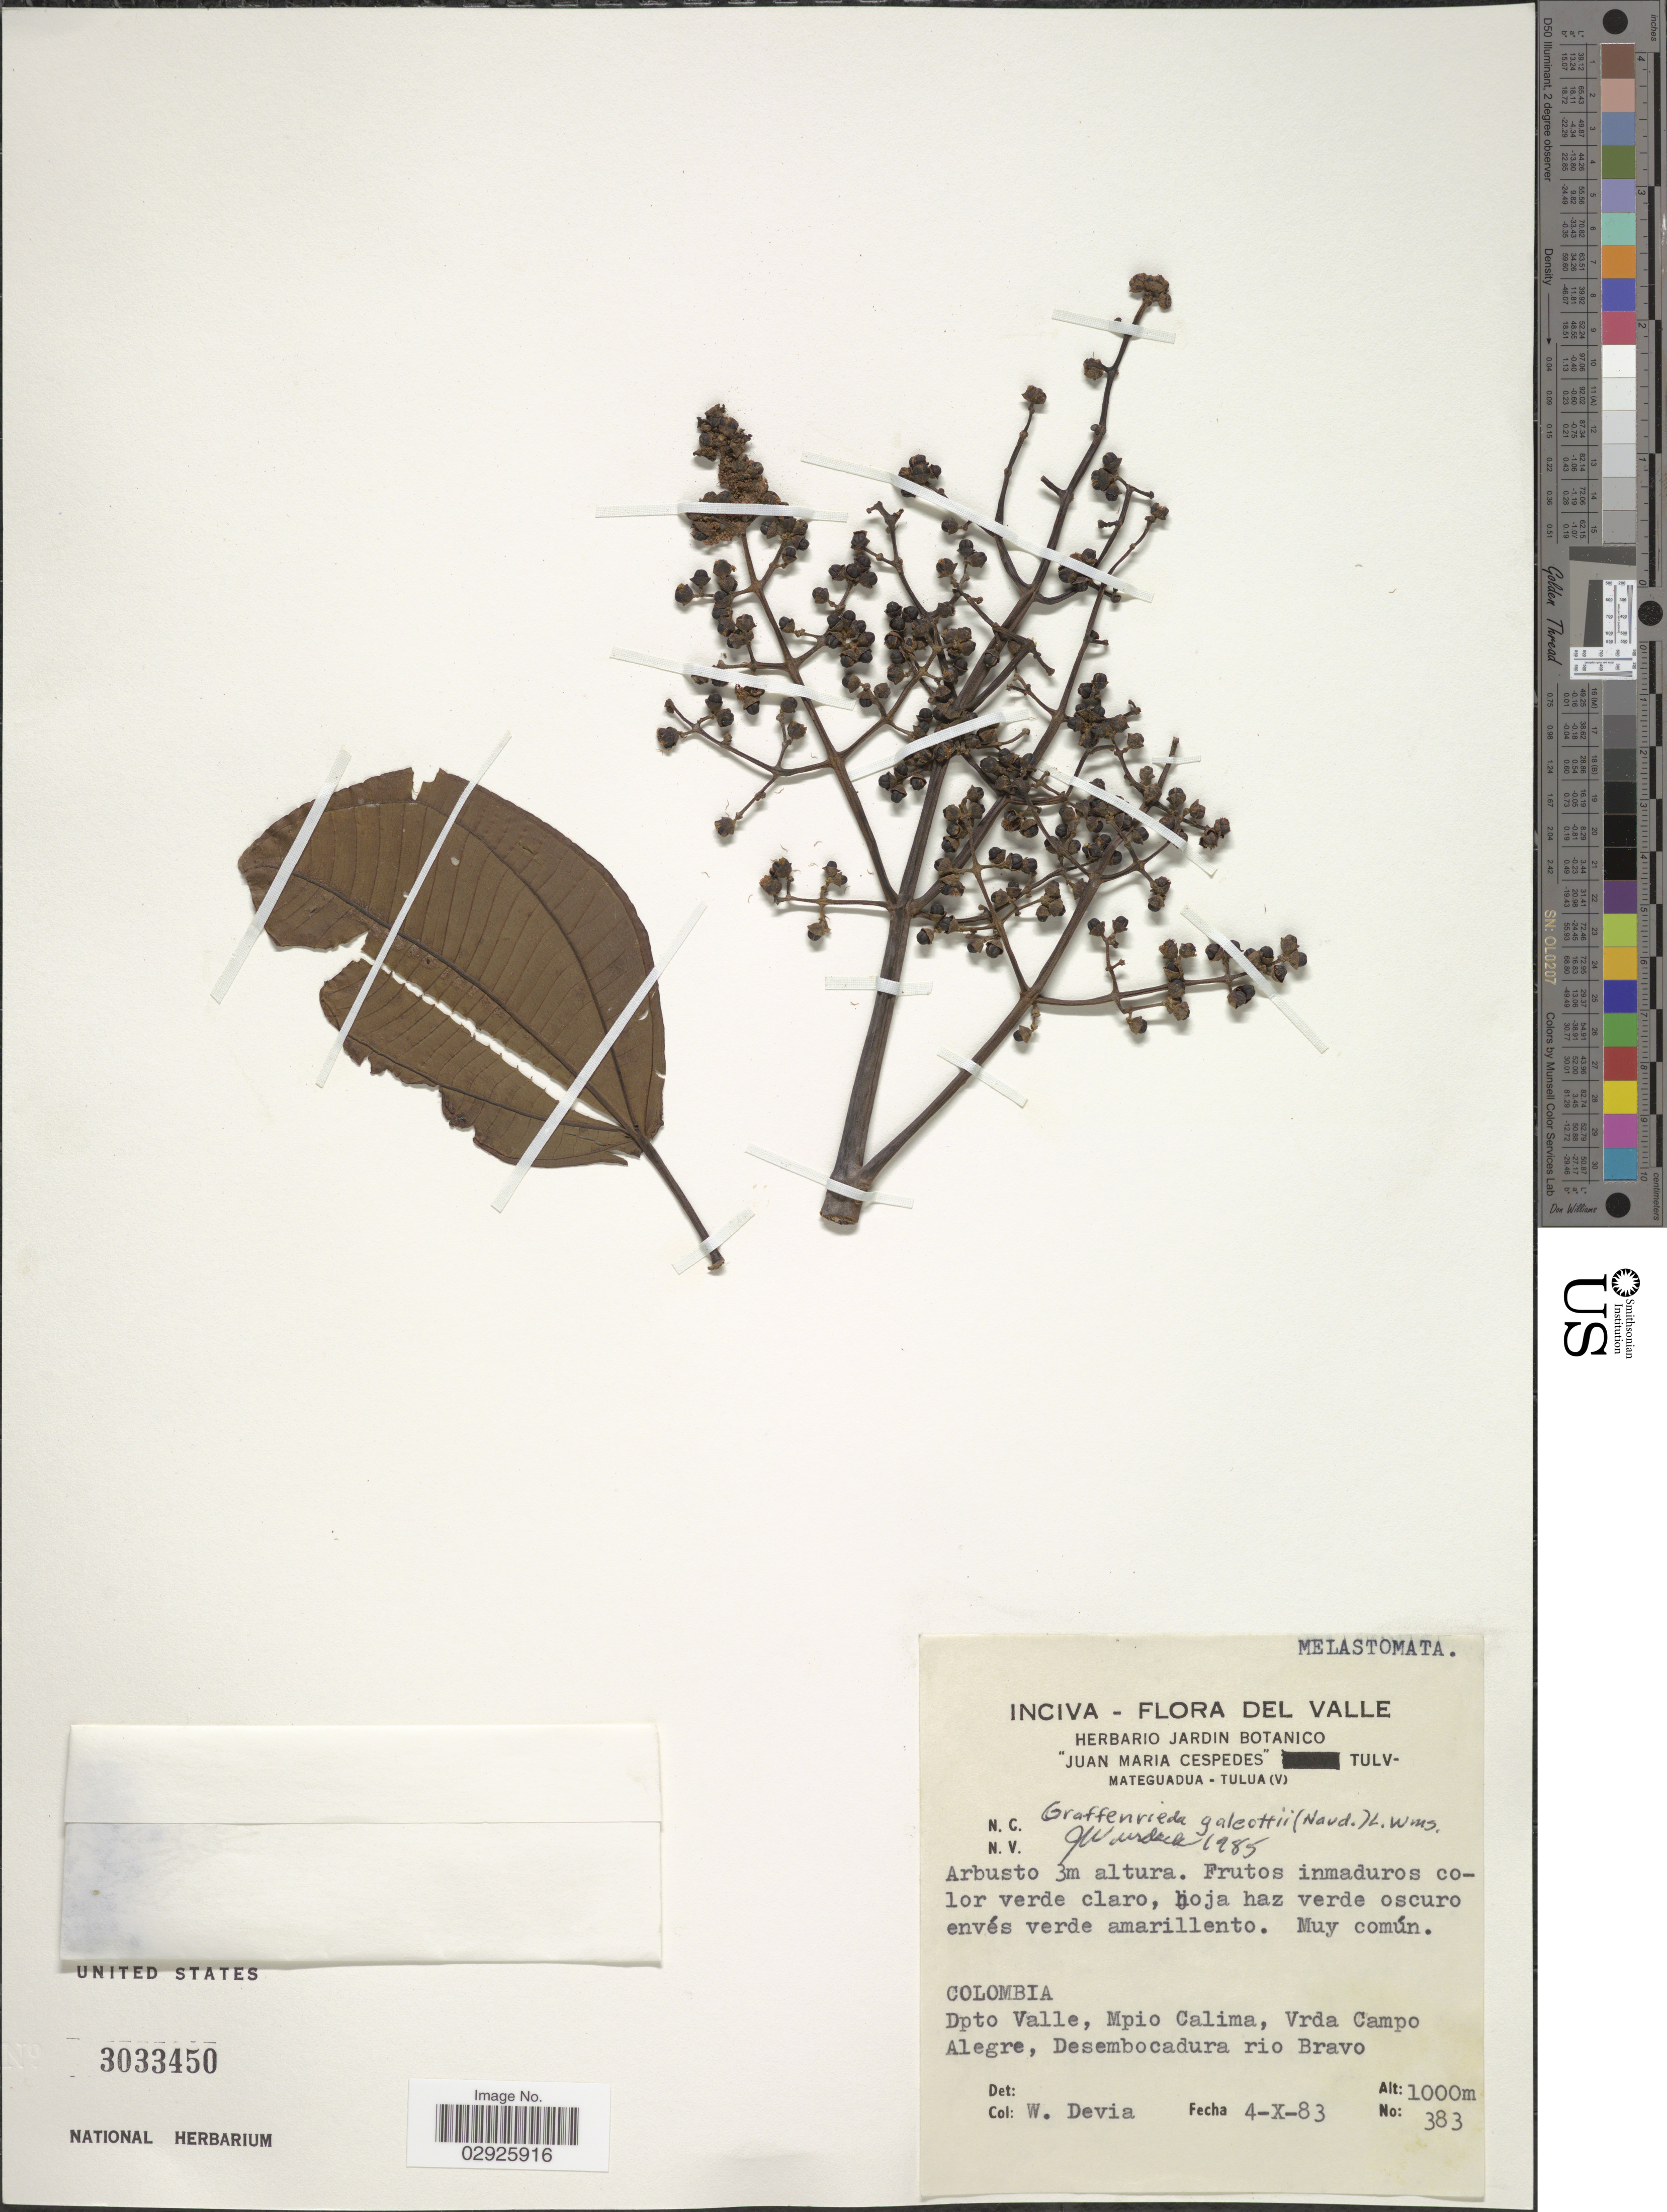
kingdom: Plantae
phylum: Tracheophyta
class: Magnoliopsida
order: Myrtales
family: Melastomataceae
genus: Graffenrieda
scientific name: Graffenrieda galeottii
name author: (Naudin) L.O. Williams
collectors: W. Devia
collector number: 383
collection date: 1983-10-04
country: Colombia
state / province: Valle del Cauca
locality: Mpio Calima, Vrda Campo Alegre, Desembocadura rio Bravo.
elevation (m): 1000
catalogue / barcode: US 3033450